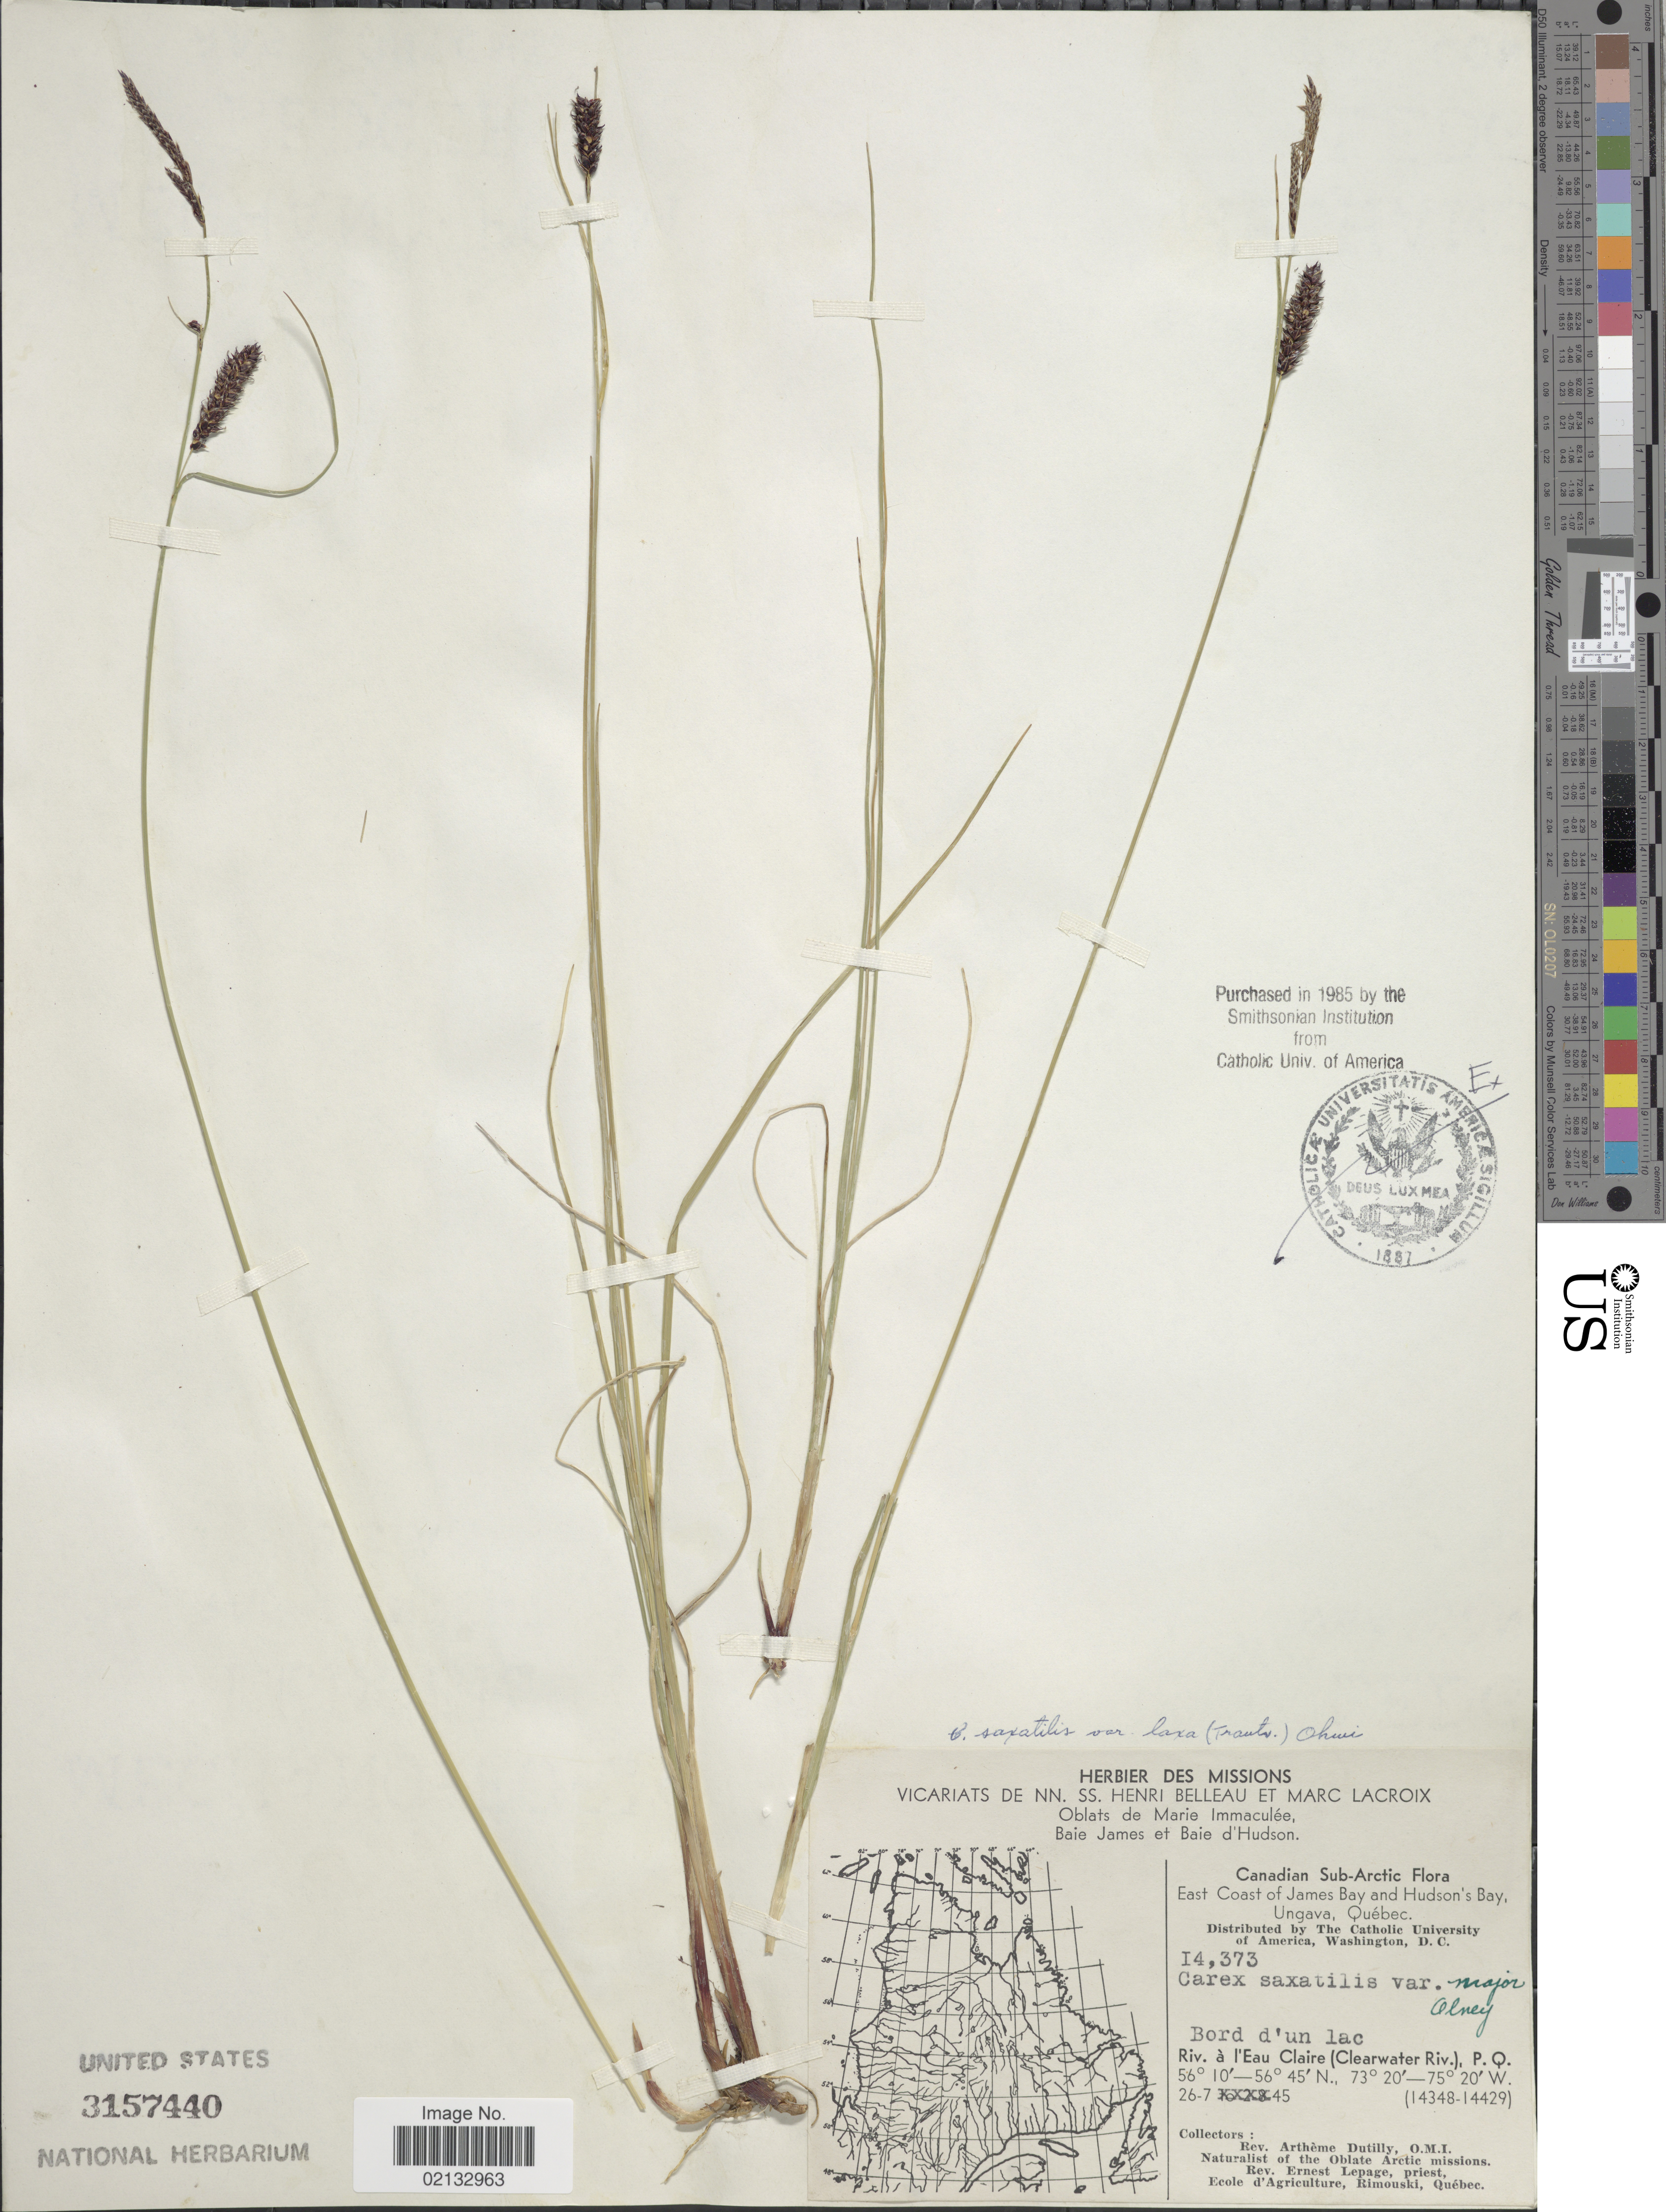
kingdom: Plantae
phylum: Tracheophyta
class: Liliopsida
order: Poales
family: Cyperaceae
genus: Carex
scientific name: Carex saxatilis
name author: L.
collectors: A. Dutilly & E. Lepage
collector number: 14373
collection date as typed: Transcribed d/m/y: 26/7/45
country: Canada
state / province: Quebec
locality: Canadian Sub-Arctic. East Coast of James Bay and Hudson's Bay, Ungava. Bord d'un lac. Riv. a l'Eau Claire (Clearwater Riv.), P.Q.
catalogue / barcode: US 3157440